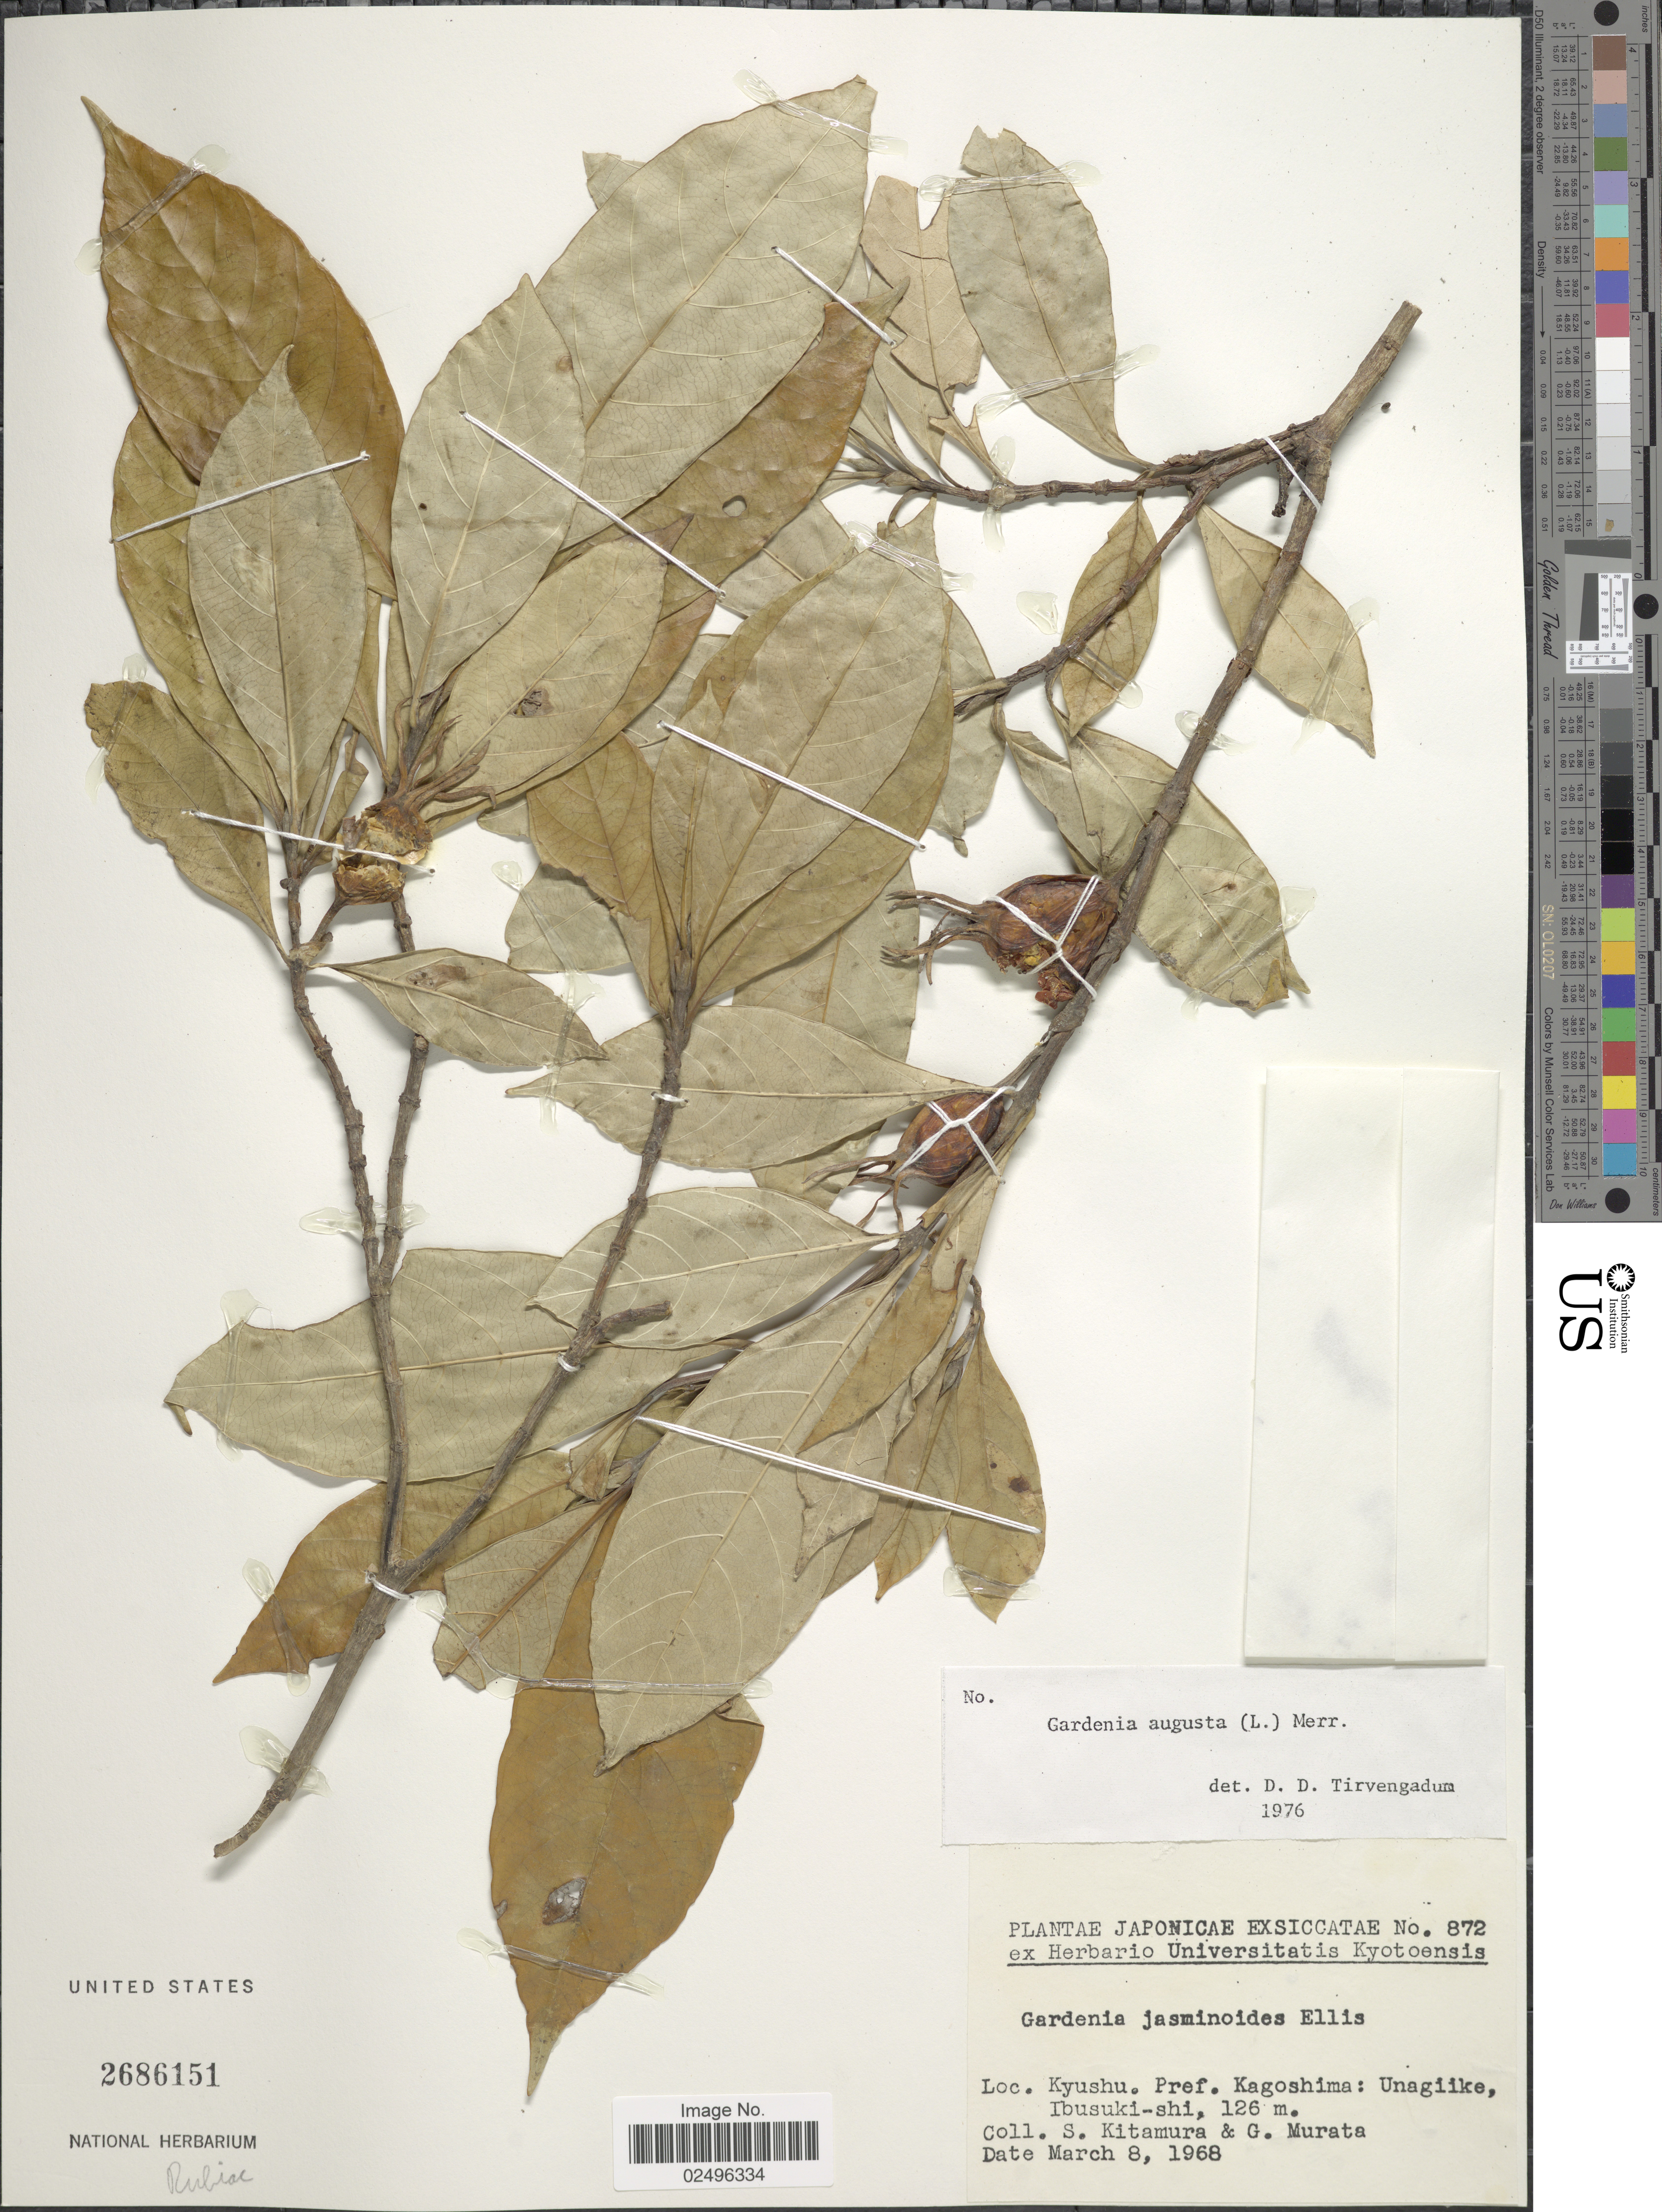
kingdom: Plantae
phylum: Tracheophyta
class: Magnoliopsida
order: Gentianales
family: Rubiaceae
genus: Gardenia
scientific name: Gardenia augusta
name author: (L.) Merr.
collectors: S. Kitamura & G. Murata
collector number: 872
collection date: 1968-03-08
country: Japan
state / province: Kagosima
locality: Kyushu. Pref. Kagoshima: Unagiike, Ibusuki-shi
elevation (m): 126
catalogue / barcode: US 2686151